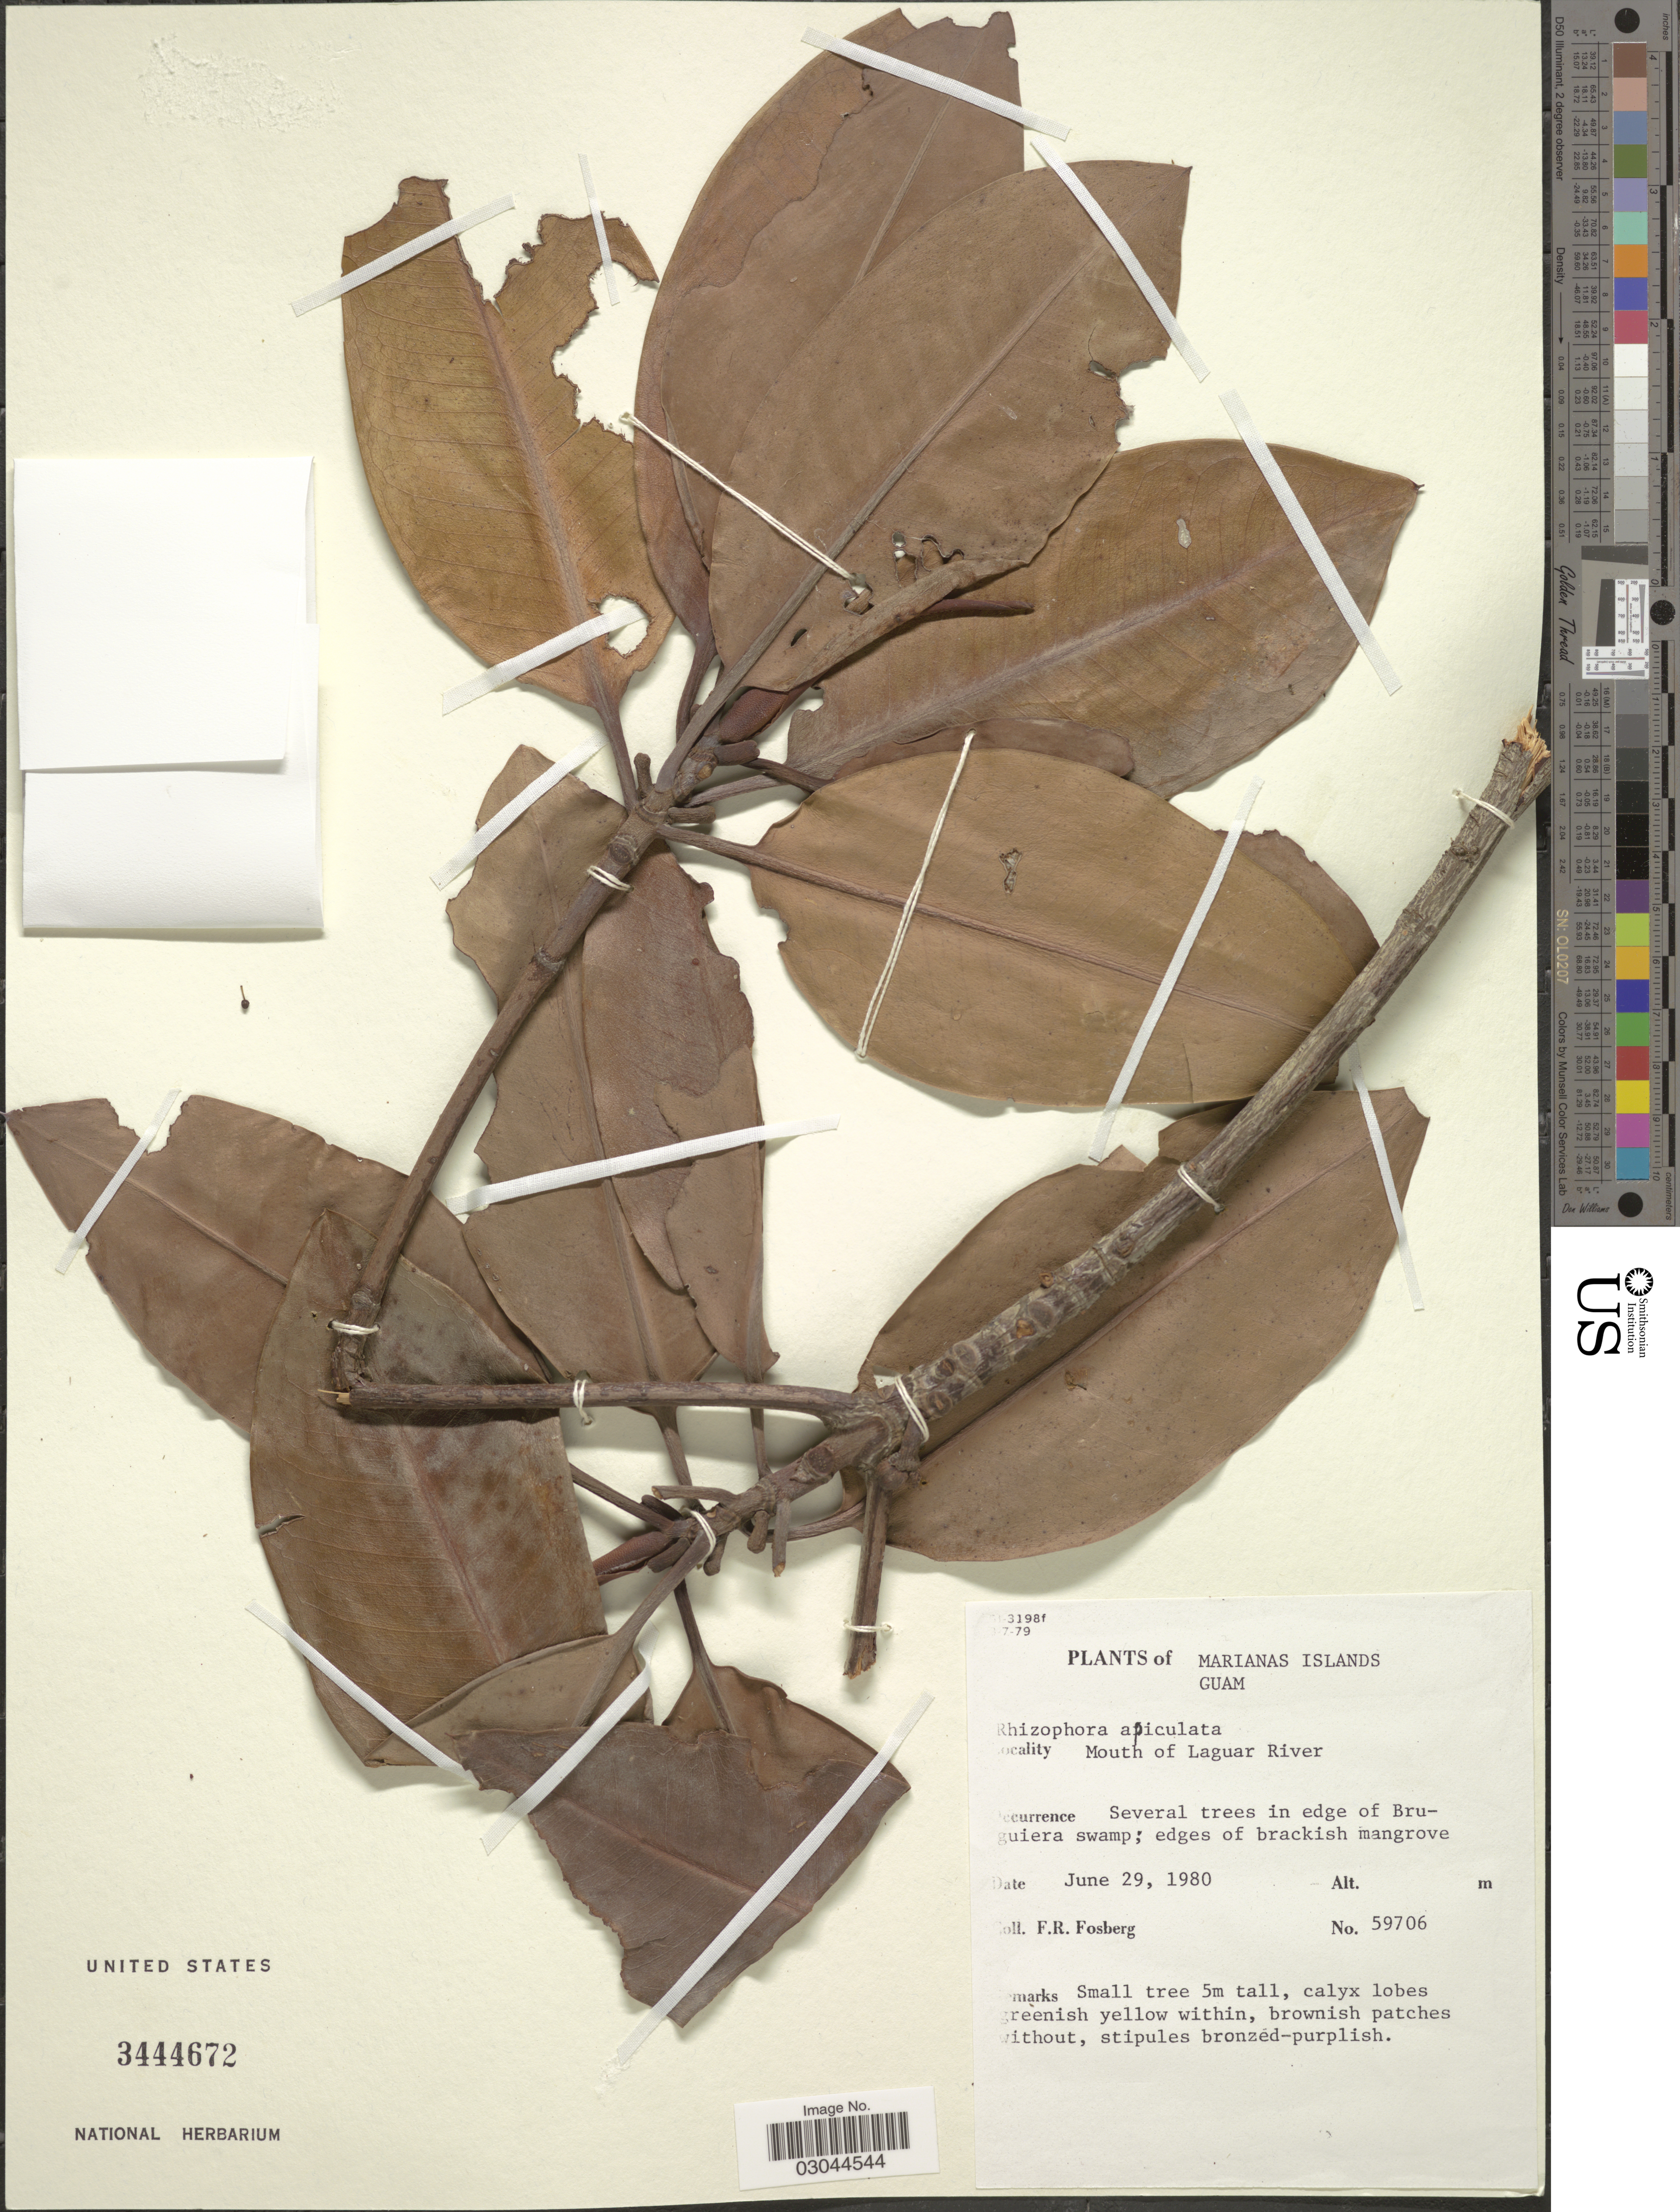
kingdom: Plantae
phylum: Tracheophyta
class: Magnoliopsida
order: Malpighiales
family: Rhizophoraceae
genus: Rhizophora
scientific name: Rhizophora apiculata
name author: Blume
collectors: F. R. Fosberg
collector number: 59706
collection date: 1980-06-29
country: Guam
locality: Marianas Islands. Mouth of Laguar River.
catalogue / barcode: US 3444672